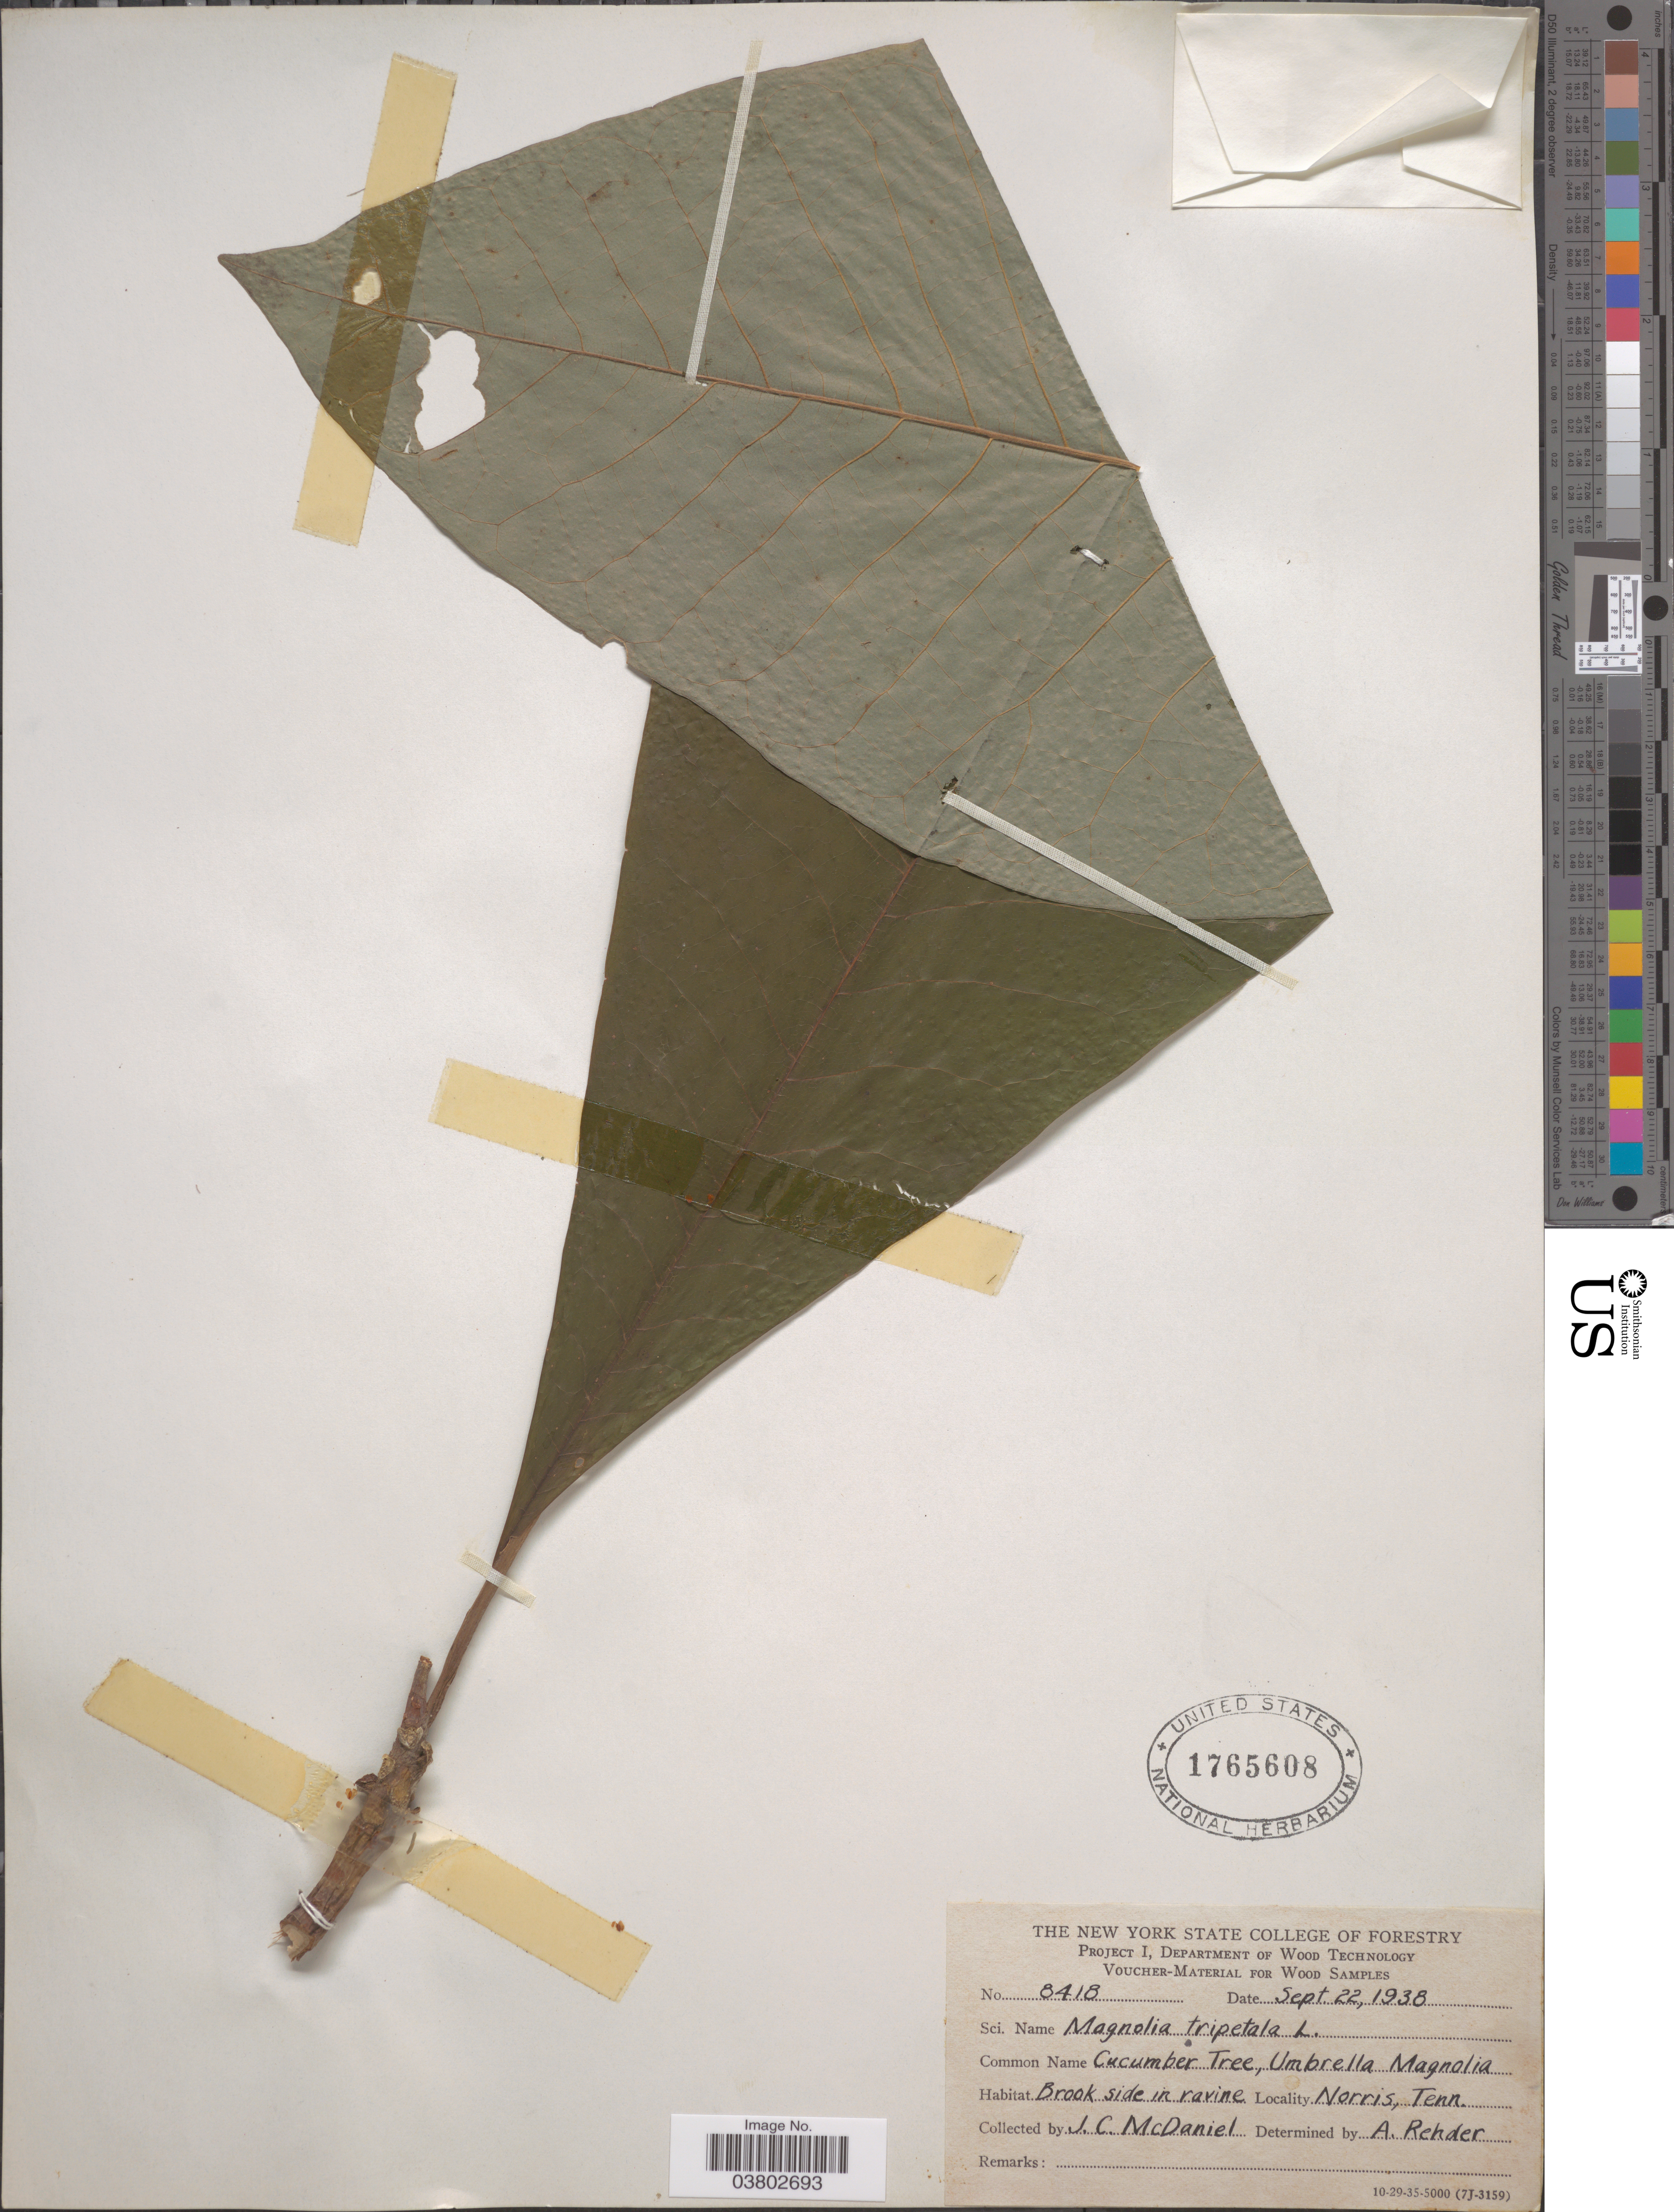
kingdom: Plantae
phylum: Tracheophyta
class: Magnoliopsida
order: Magnoliales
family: Magnoliaceae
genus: Magnolia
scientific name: Magnolia tripetala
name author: L.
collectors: J. C. McDaniel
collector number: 8418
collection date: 1938-09-22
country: United States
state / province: Tennessee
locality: Norris.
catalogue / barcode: US 1765608